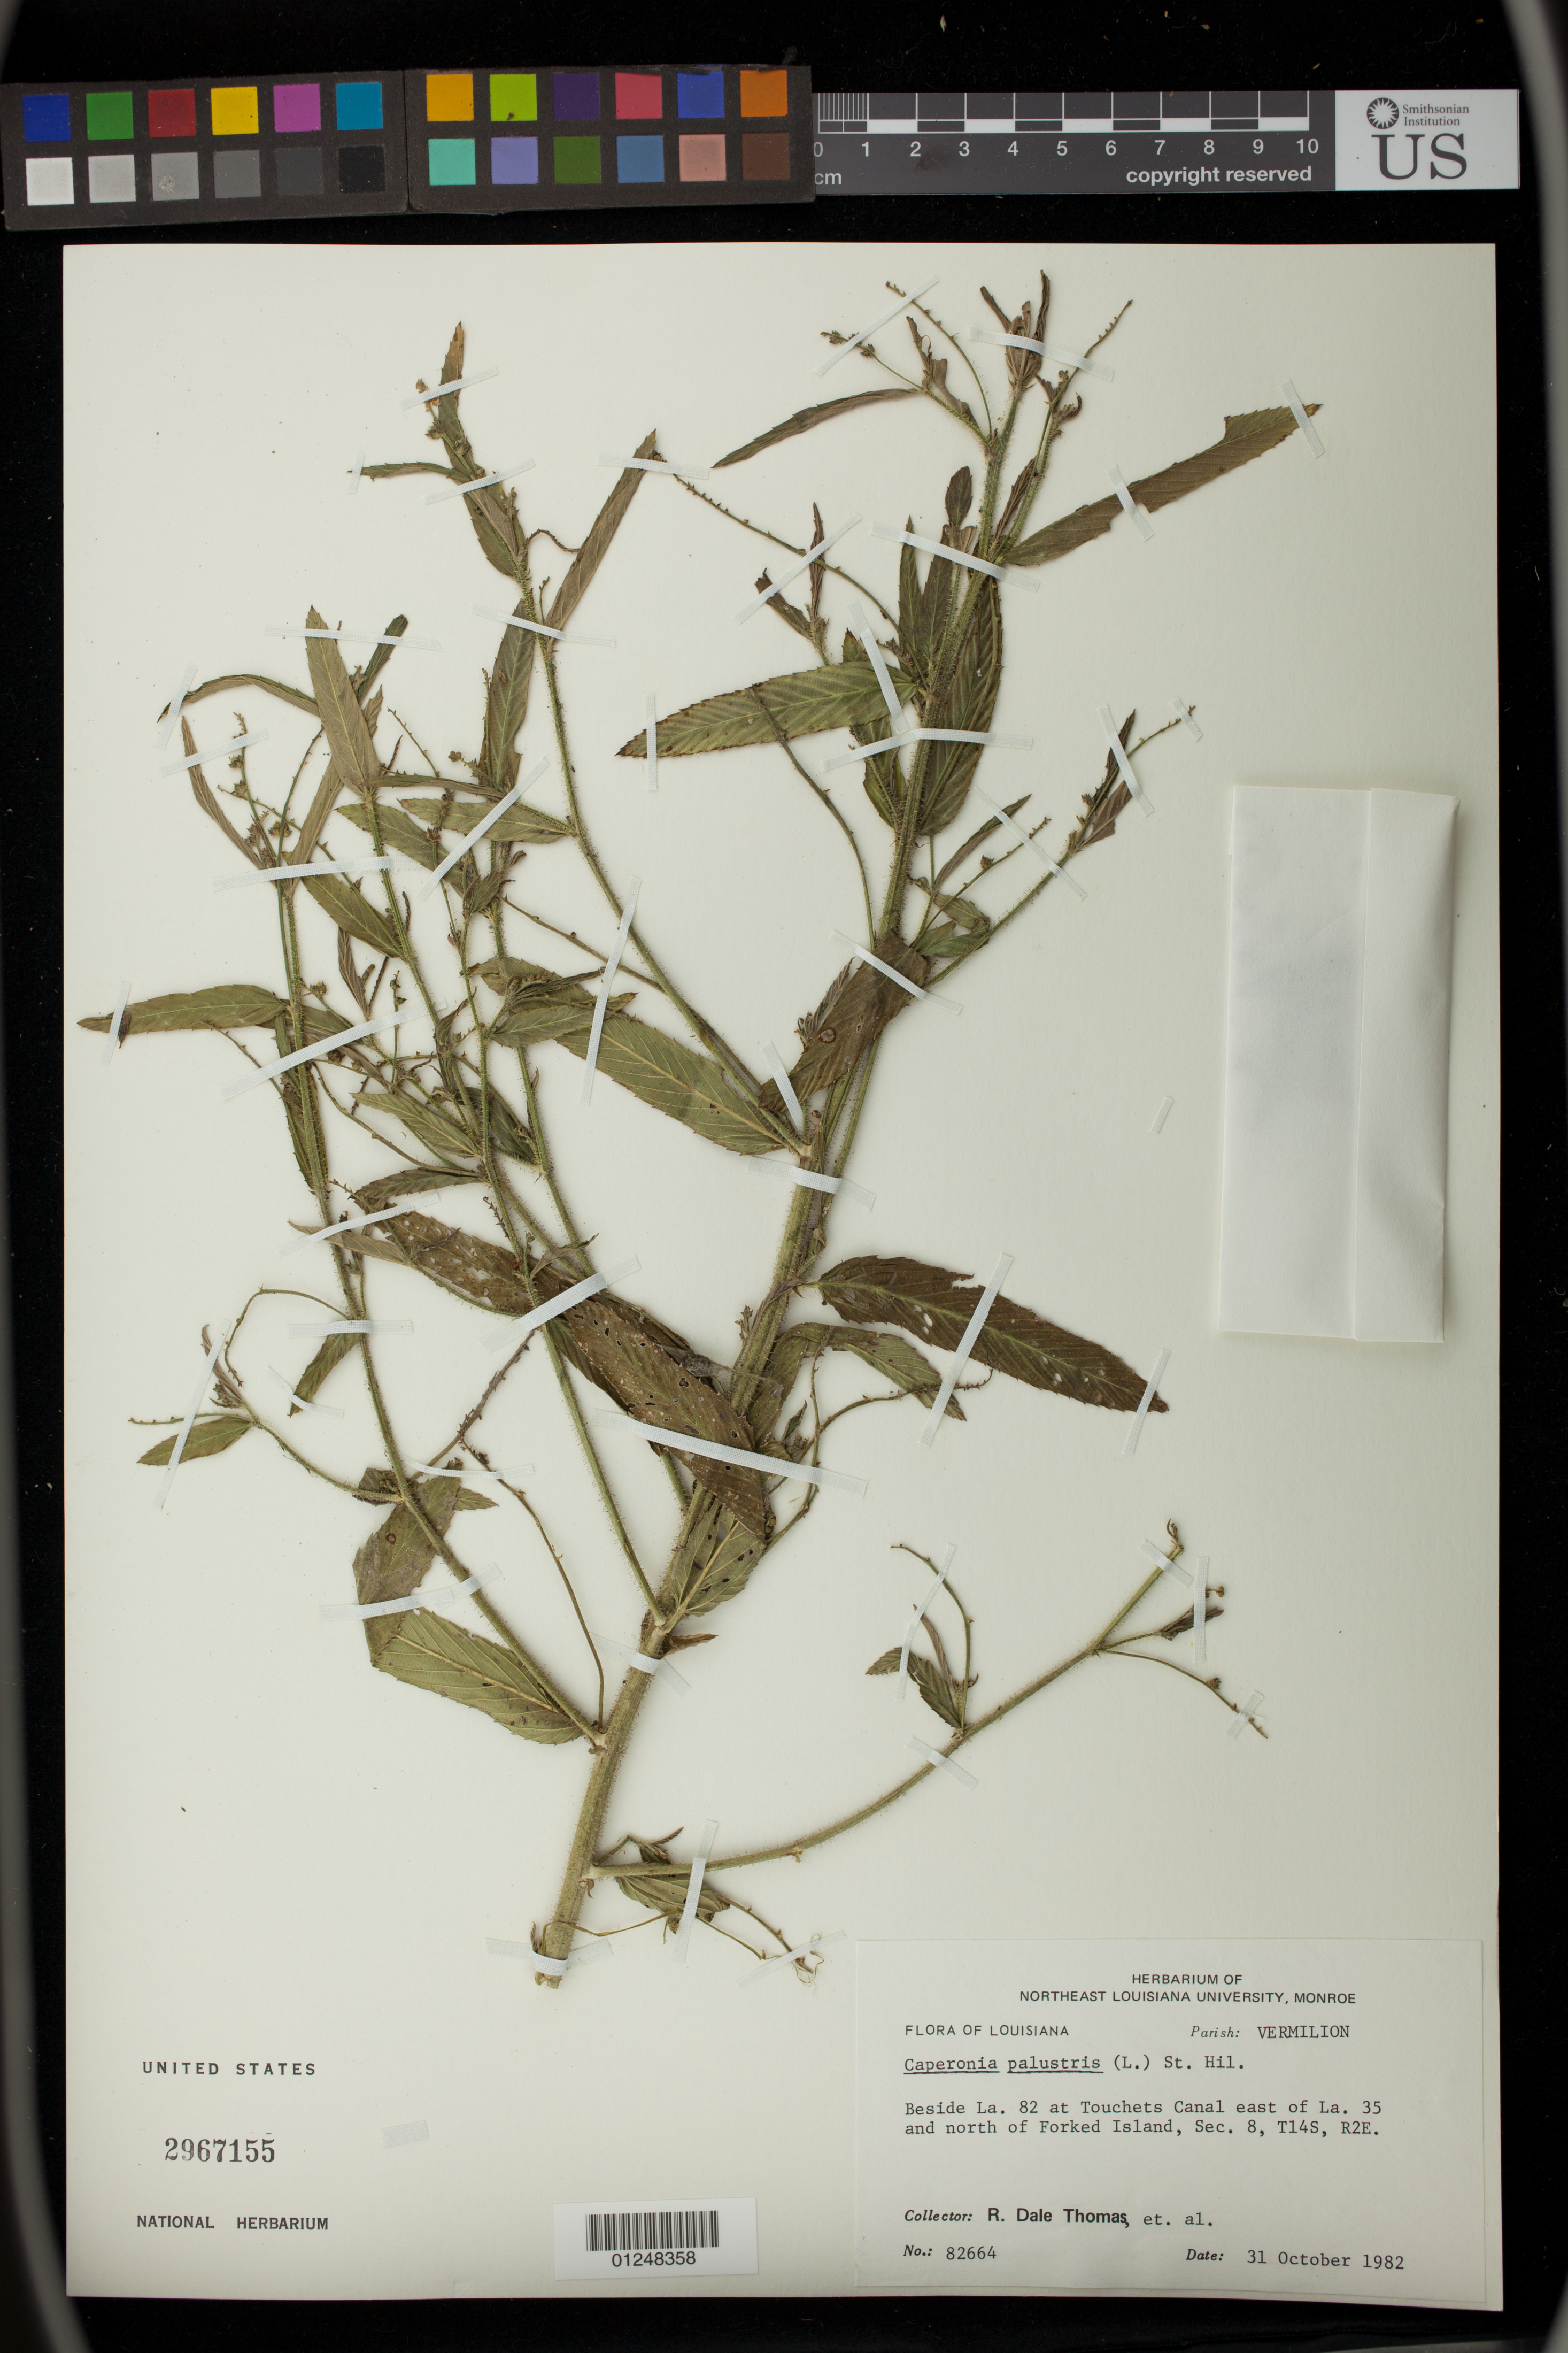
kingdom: Plantae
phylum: Tracheophyta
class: Magnoliopsida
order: Malpighiales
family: Euphorbiaceae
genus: Caperonia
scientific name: Caperonia castaneifolia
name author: (L.) A. St.-Hil.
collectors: R. Thomas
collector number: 82664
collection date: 1982-10-31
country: United States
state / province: Louisiana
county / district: Vermilion Parish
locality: Beside La. 82 at Touchets Canal east of La. 35 and north of Forked Island, Sec. 8, T14S, R2E.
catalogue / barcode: US 2967155